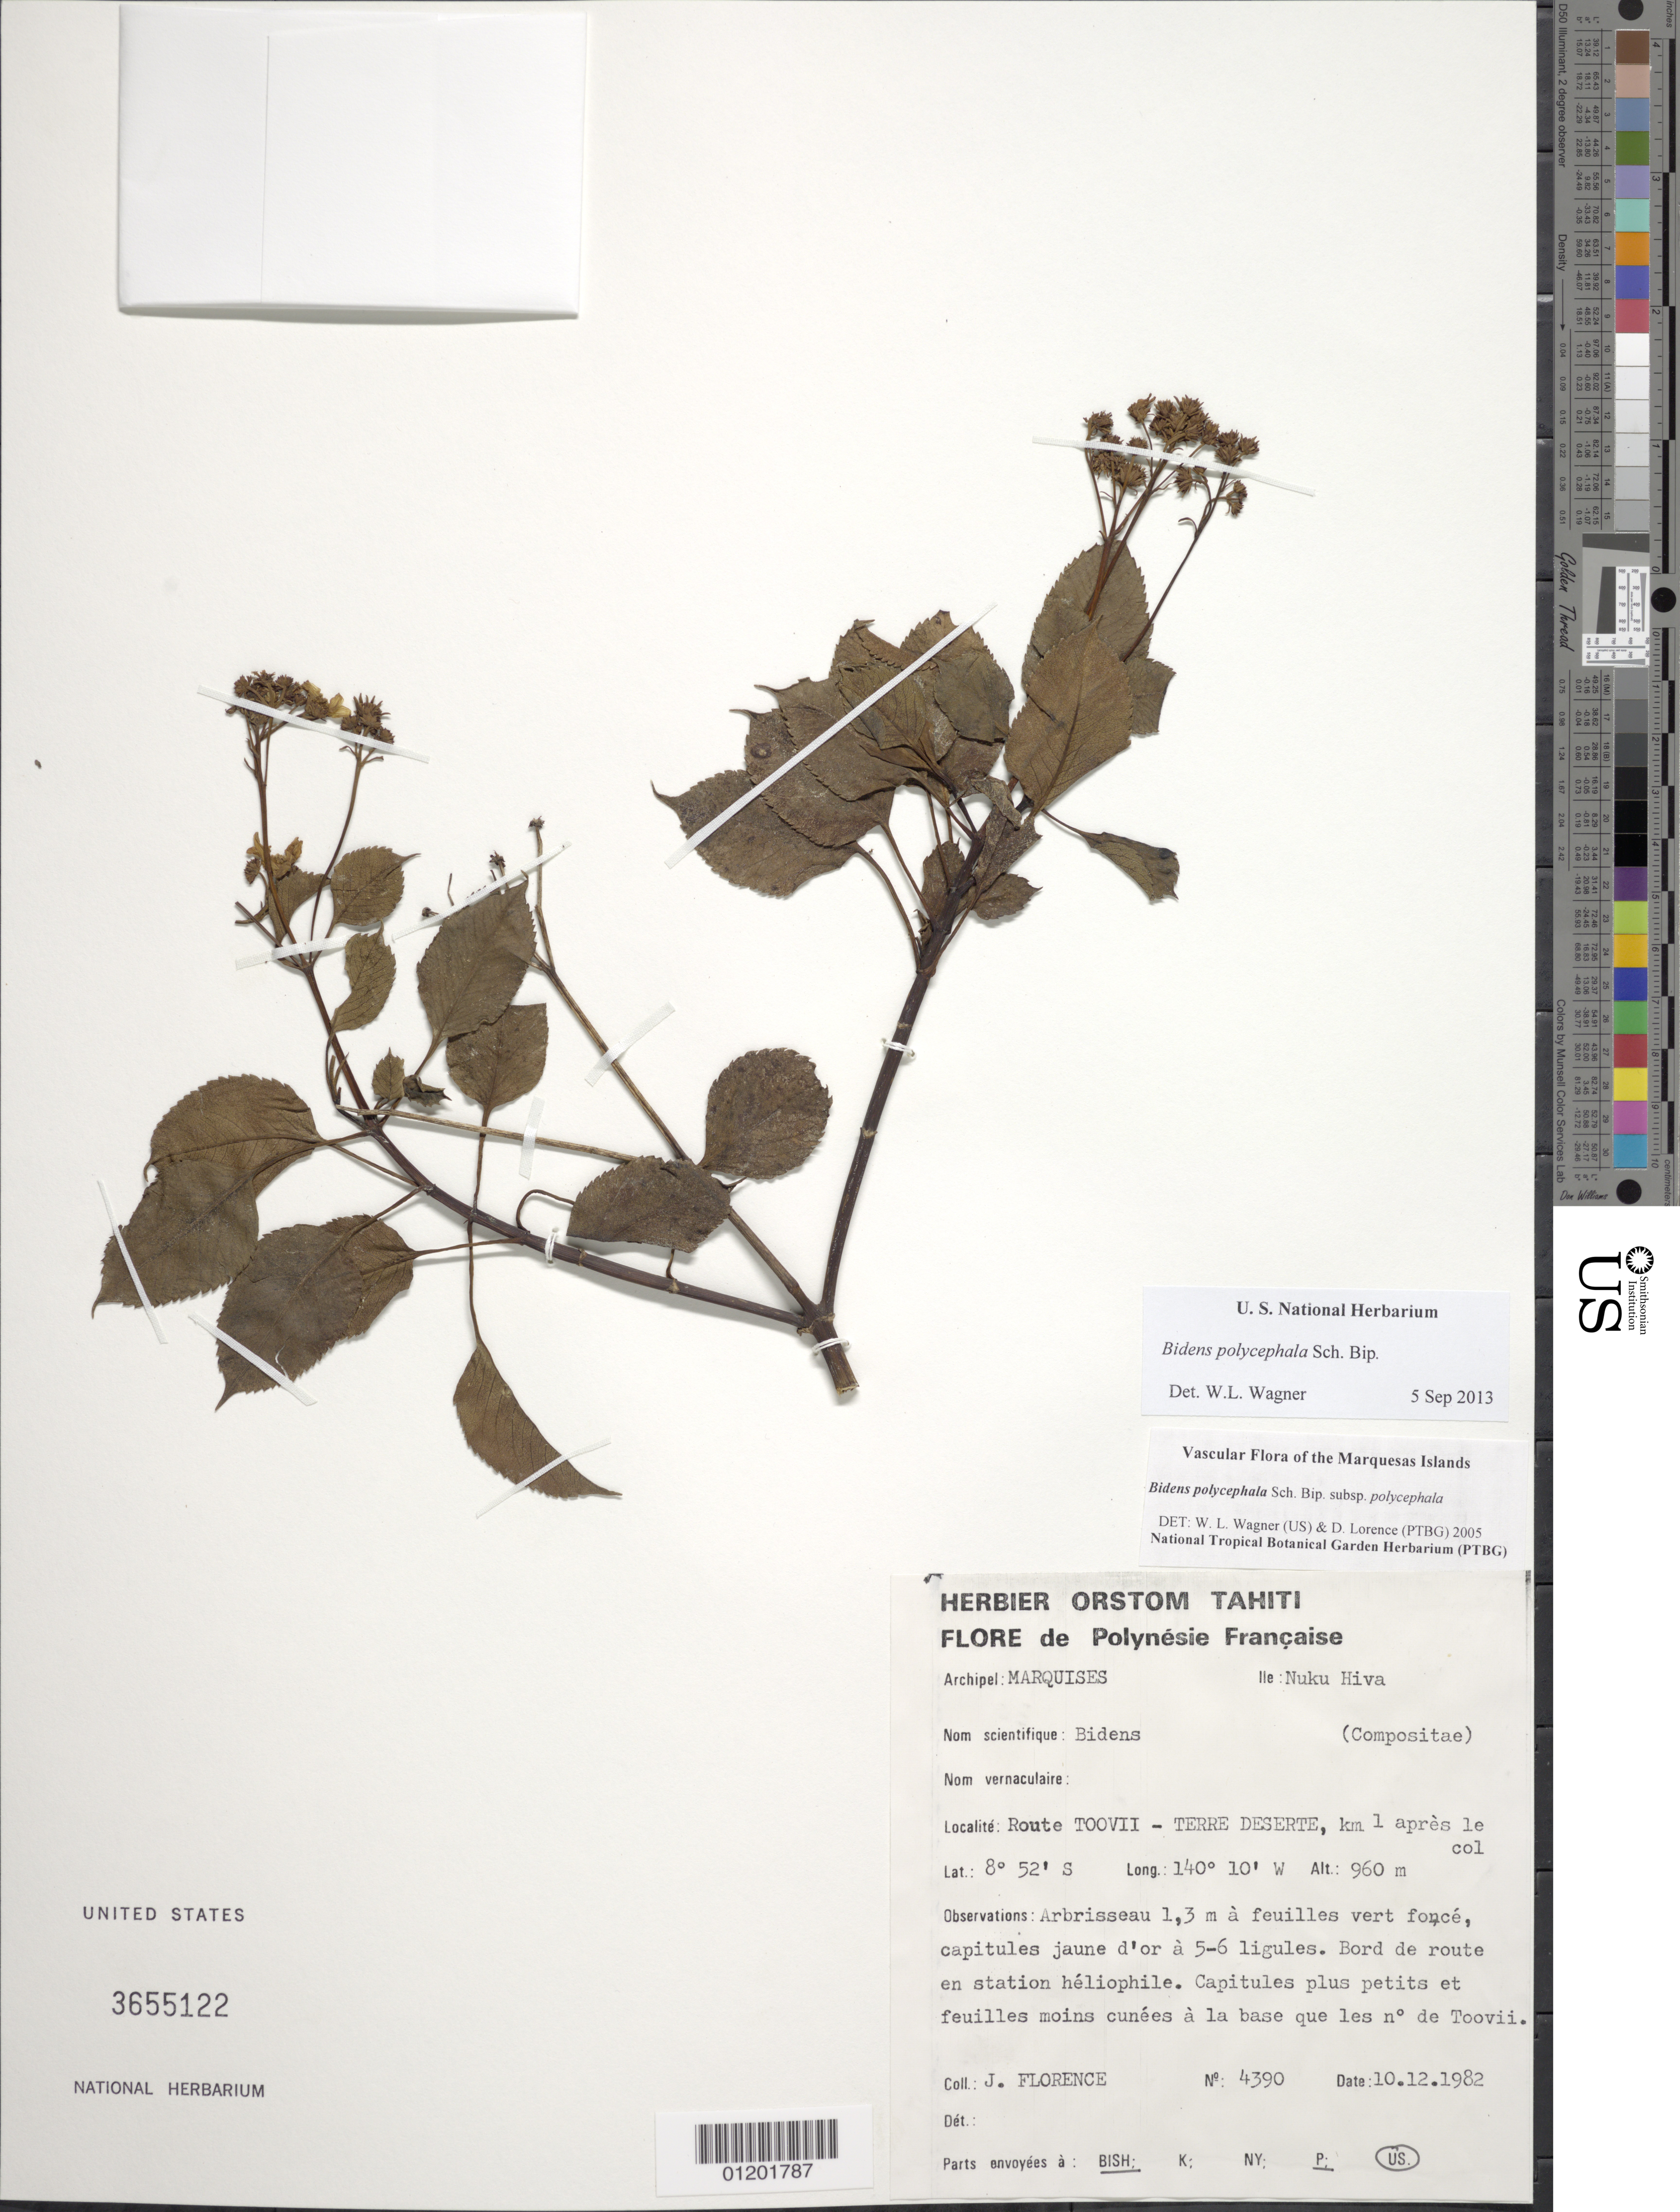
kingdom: Plantae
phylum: Tracheophyta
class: Magnoliopsida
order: Asterales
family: Asteraceae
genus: Bidens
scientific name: Bidens polycephala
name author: Sch. Bip.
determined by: Wagner, W. L., (BOT), Smithsonian Institution - National Museum of Natural History (UNITED STATES)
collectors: J. Florence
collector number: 4390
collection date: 1982-12-10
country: French Polynesia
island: Nuku Hiva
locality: route Toovii-Terre Deserte, km 1 après le col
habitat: Bord de route en station héliophile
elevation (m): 960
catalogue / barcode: US 3655122